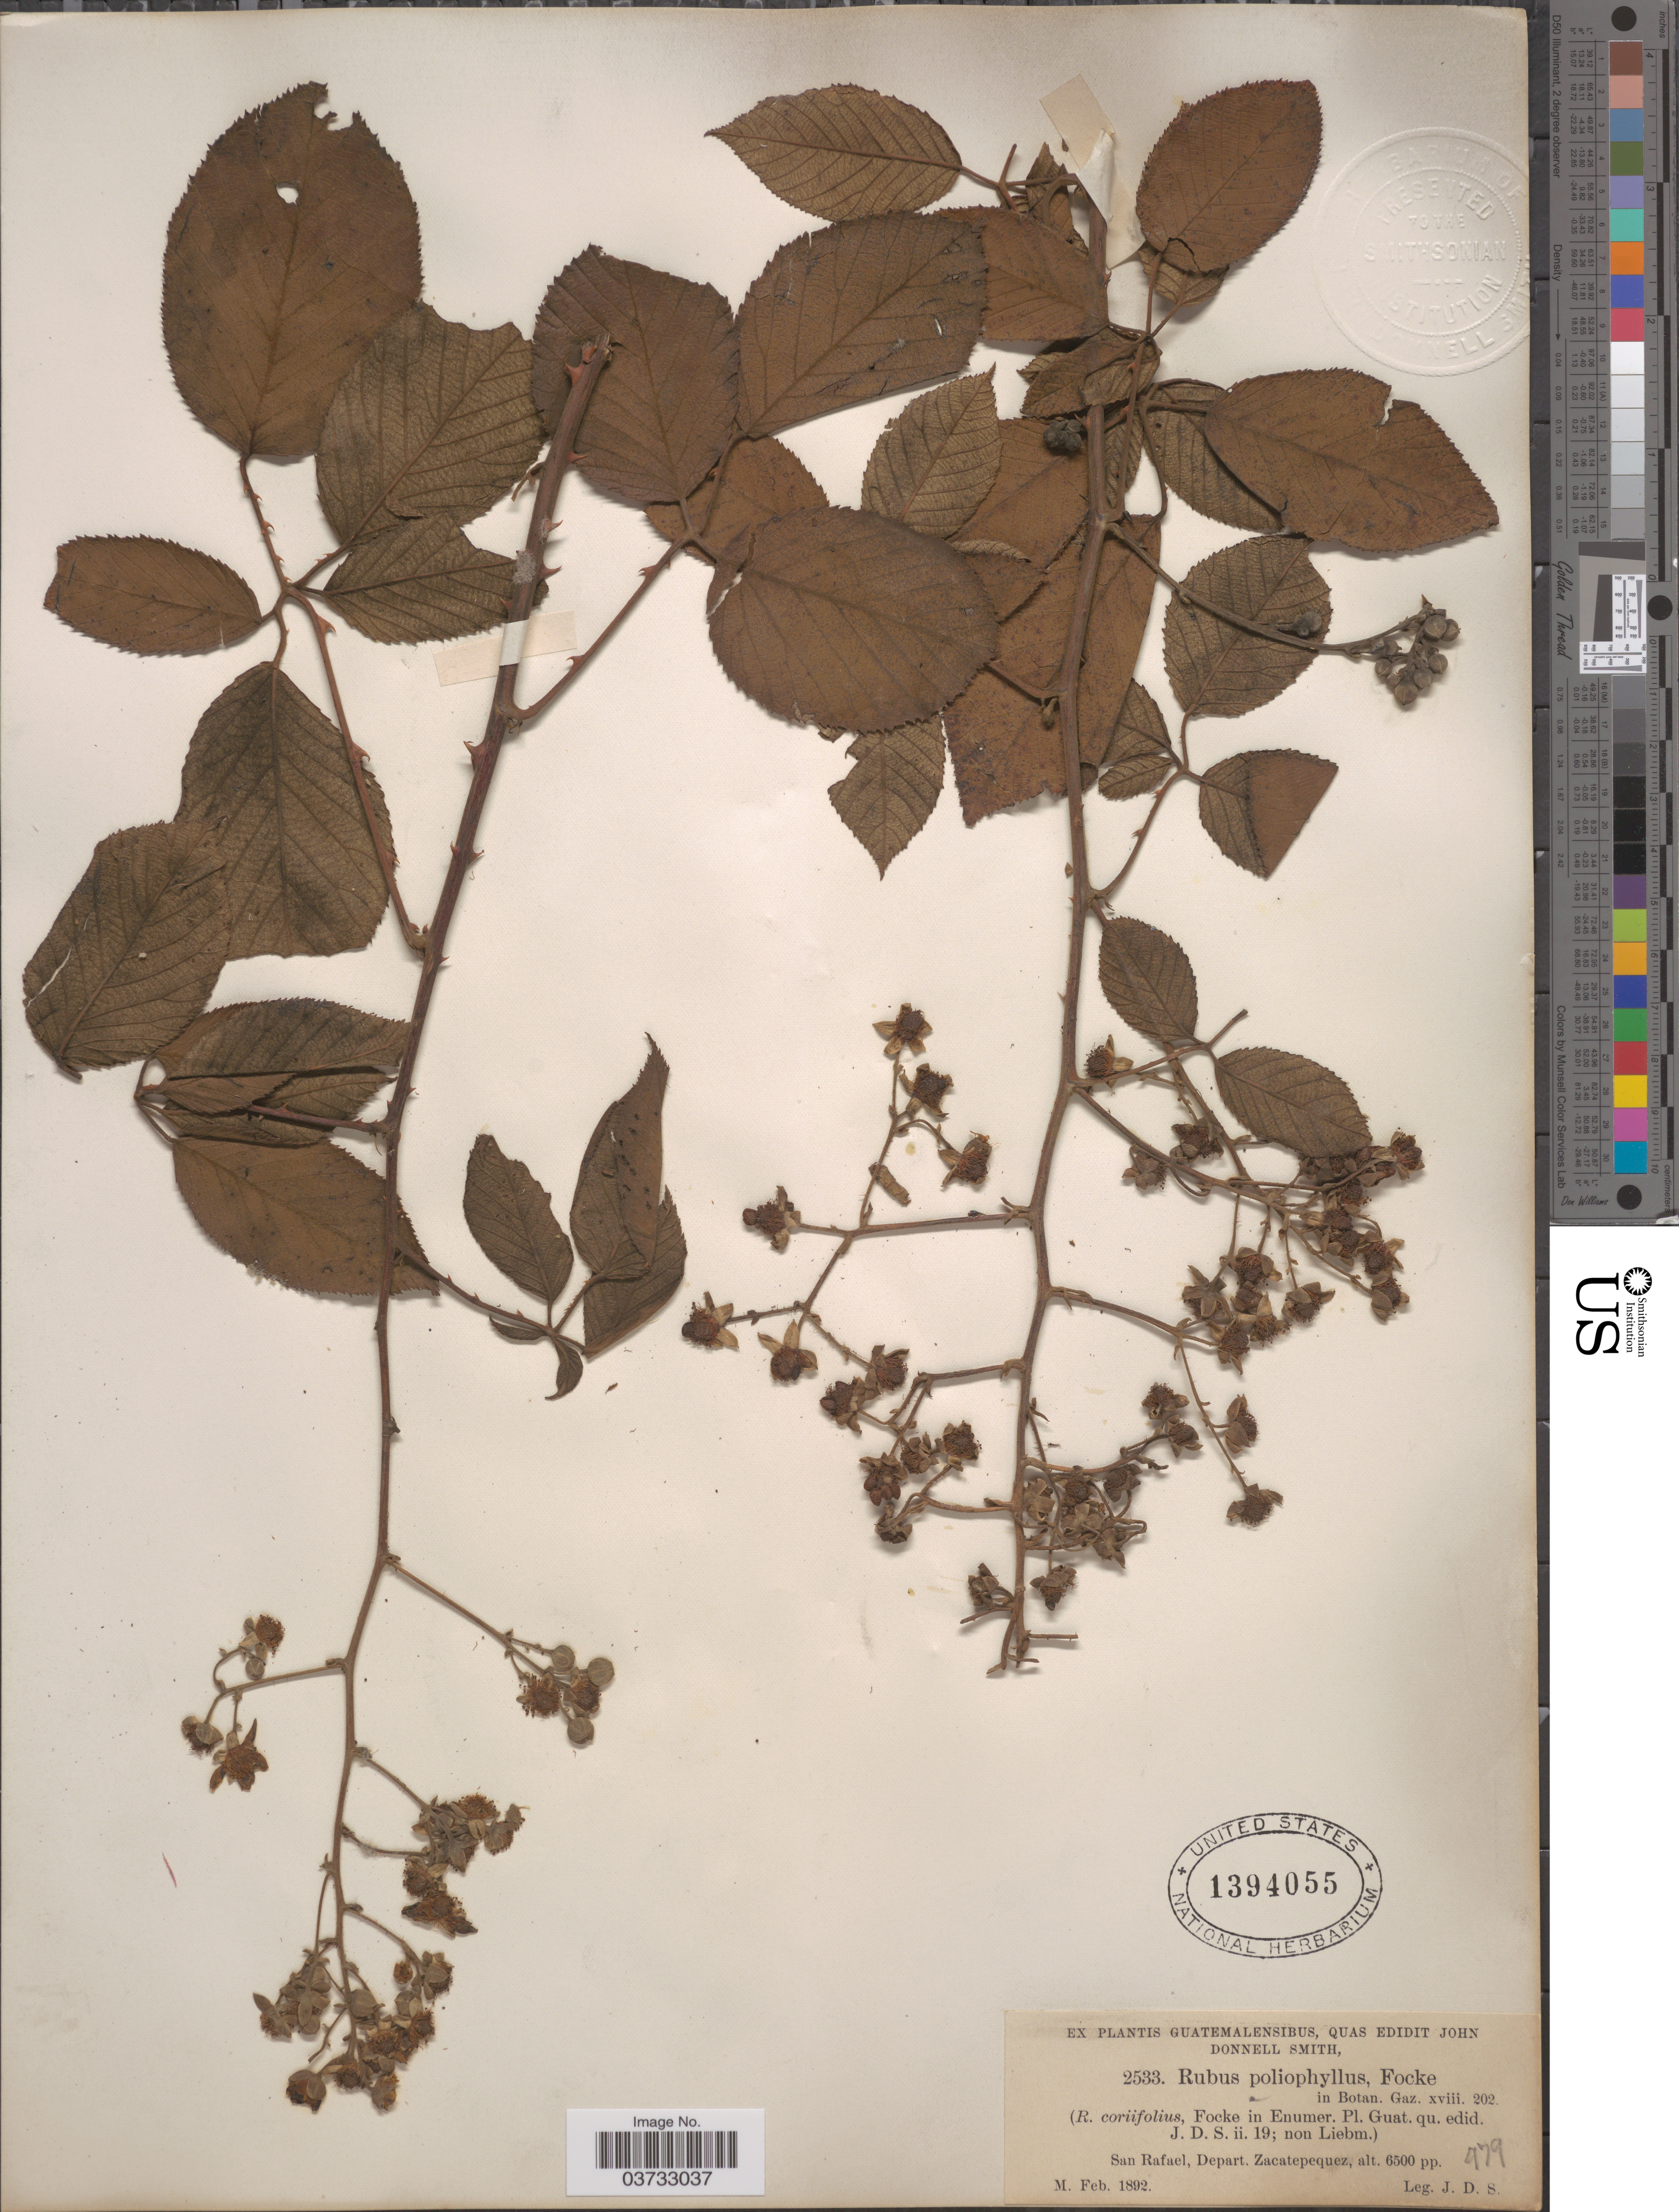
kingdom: Plantae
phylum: Tracheophyta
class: Magnoliopsida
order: Rosales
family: Rosaceae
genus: Rubus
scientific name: Rubus smithii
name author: Backer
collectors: J. Donnell Smith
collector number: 2533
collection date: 1892-02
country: Guatemala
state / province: Sacatepequez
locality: San Rafael, Depart. Zacatepequez.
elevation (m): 1981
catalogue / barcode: US 1394055